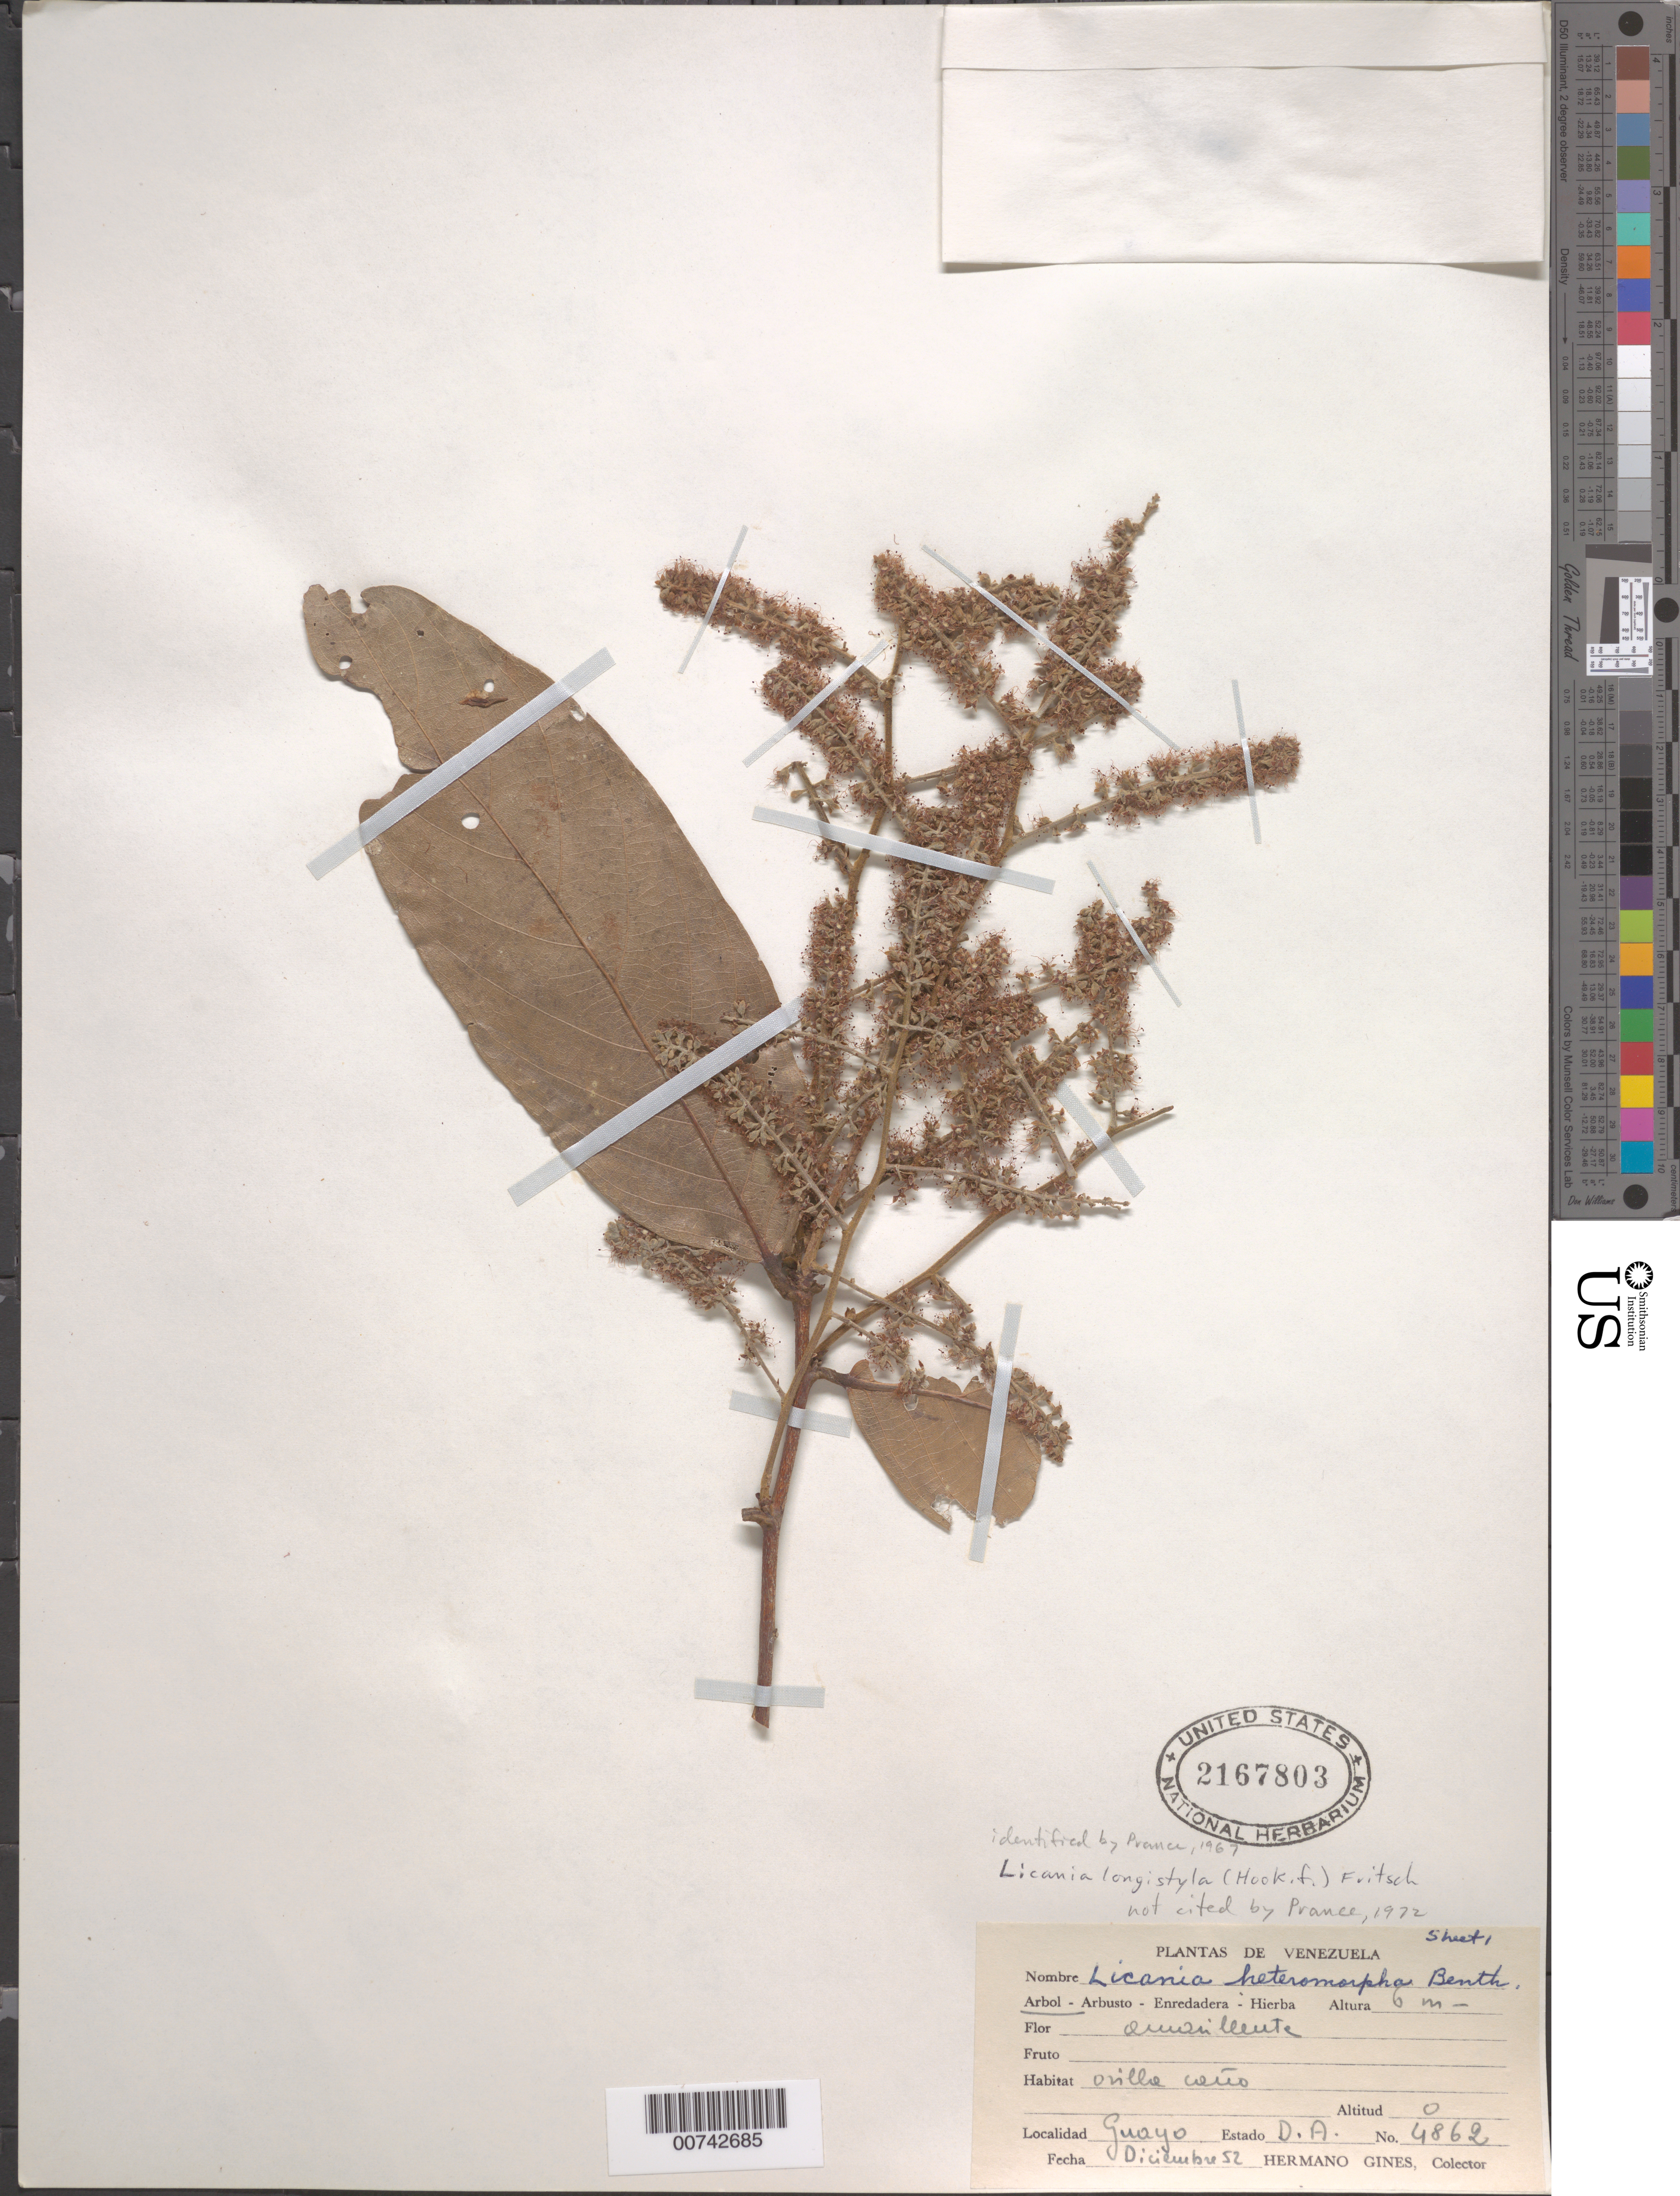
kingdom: Plantae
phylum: Tracheophyta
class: Magnoliopsida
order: Malpighiales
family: Chrysobalanaceae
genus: Leptobalanus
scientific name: Leptobalanus longistylus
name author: (Hook. f.) Sothers & Prance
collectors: H. Gines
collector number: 4862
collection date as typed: Dec-52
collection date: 1952-12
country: Venezuela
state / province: Delta Amacuro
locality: Guayo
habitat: Orilla cano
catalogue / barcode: US 2167803